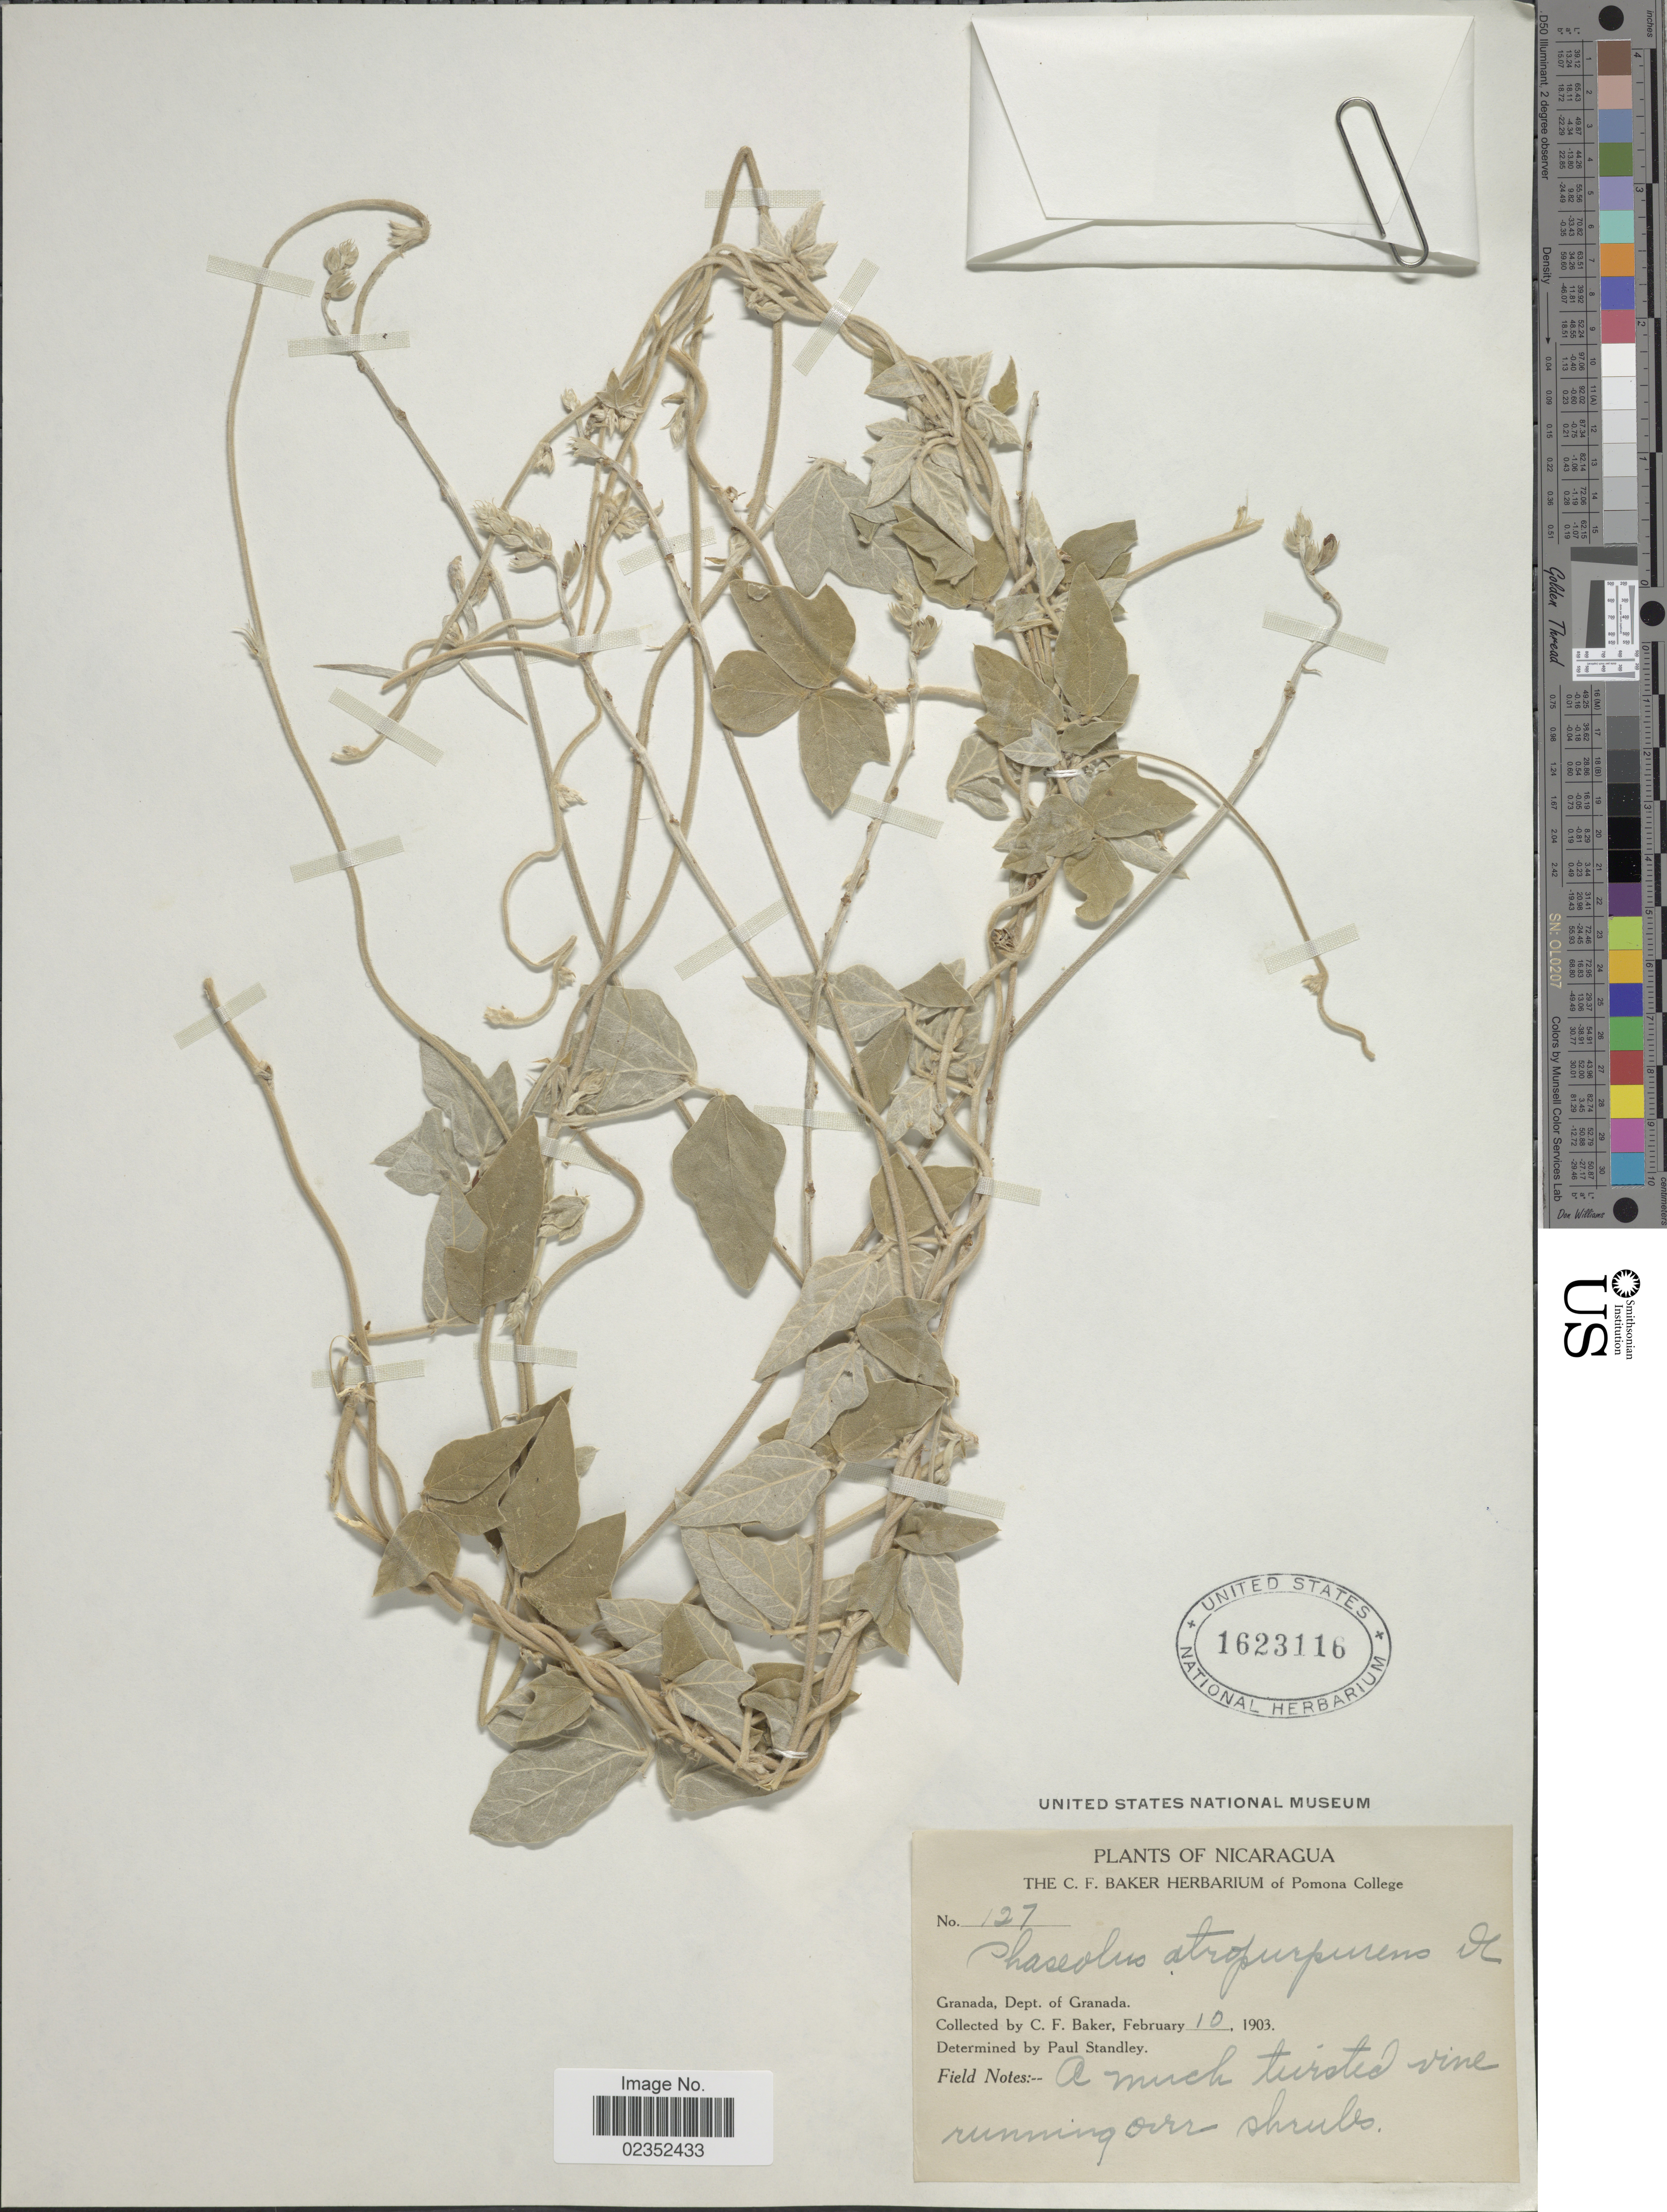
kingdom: Plantae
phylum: Tracheophyta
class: Magnoliopsida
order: Fabales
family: Fabaceae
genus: Macroptilium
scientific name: Macroptilium atropurpureum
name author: (DC.) Urb.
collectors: C. F. Baker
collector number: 127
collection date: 1903-02-10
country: Nicaragua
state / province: Granada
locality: Dept. of Granada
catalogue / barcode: US 1623116